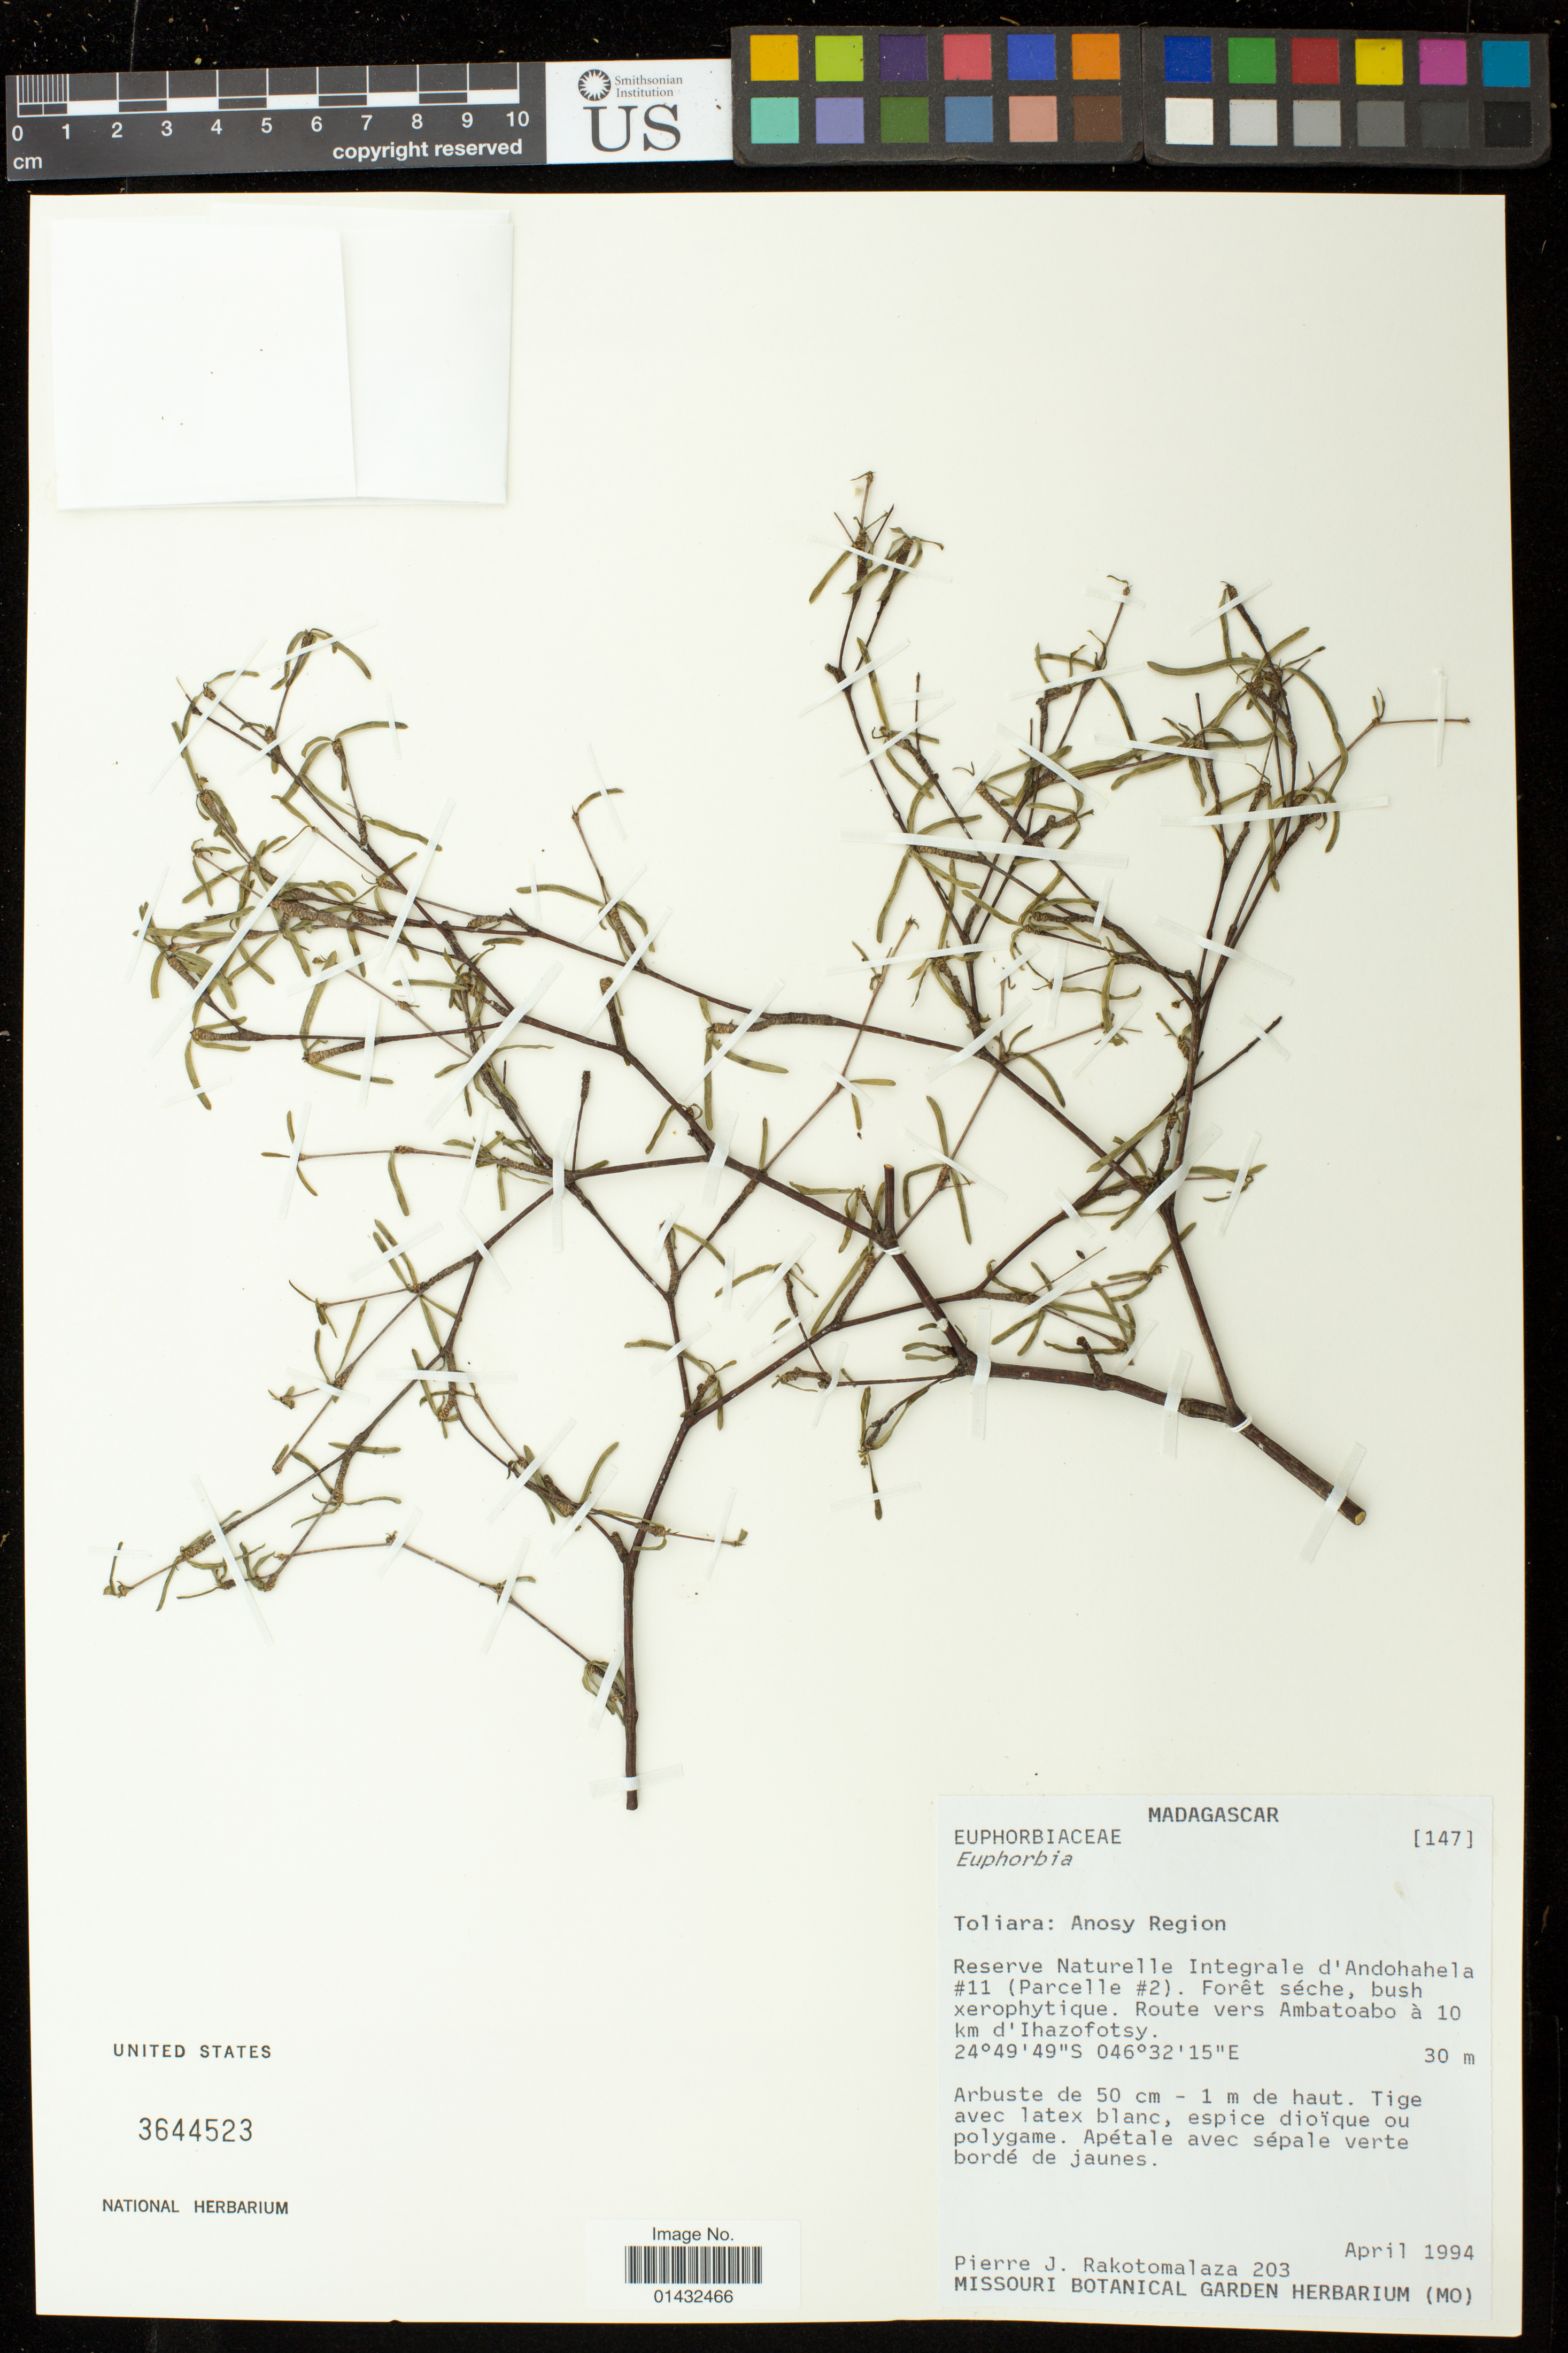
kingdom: Plantae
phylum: Tracheophyta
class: Magnoliopsida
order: Malpighiales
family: Euphorbiaceae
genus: Euphorbia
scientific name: Euphorbia sp.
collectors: P. J. Rakotomalaza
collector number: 203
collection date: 1994-04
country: Madagascar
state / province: Anosy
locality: Reserve Naturelle Integrale d'Andohahela #11 (Parcelle #2). Route vers Ambatosbo a 10 km d'Ihazofotsy.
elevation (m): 30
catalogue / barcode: US 3644523